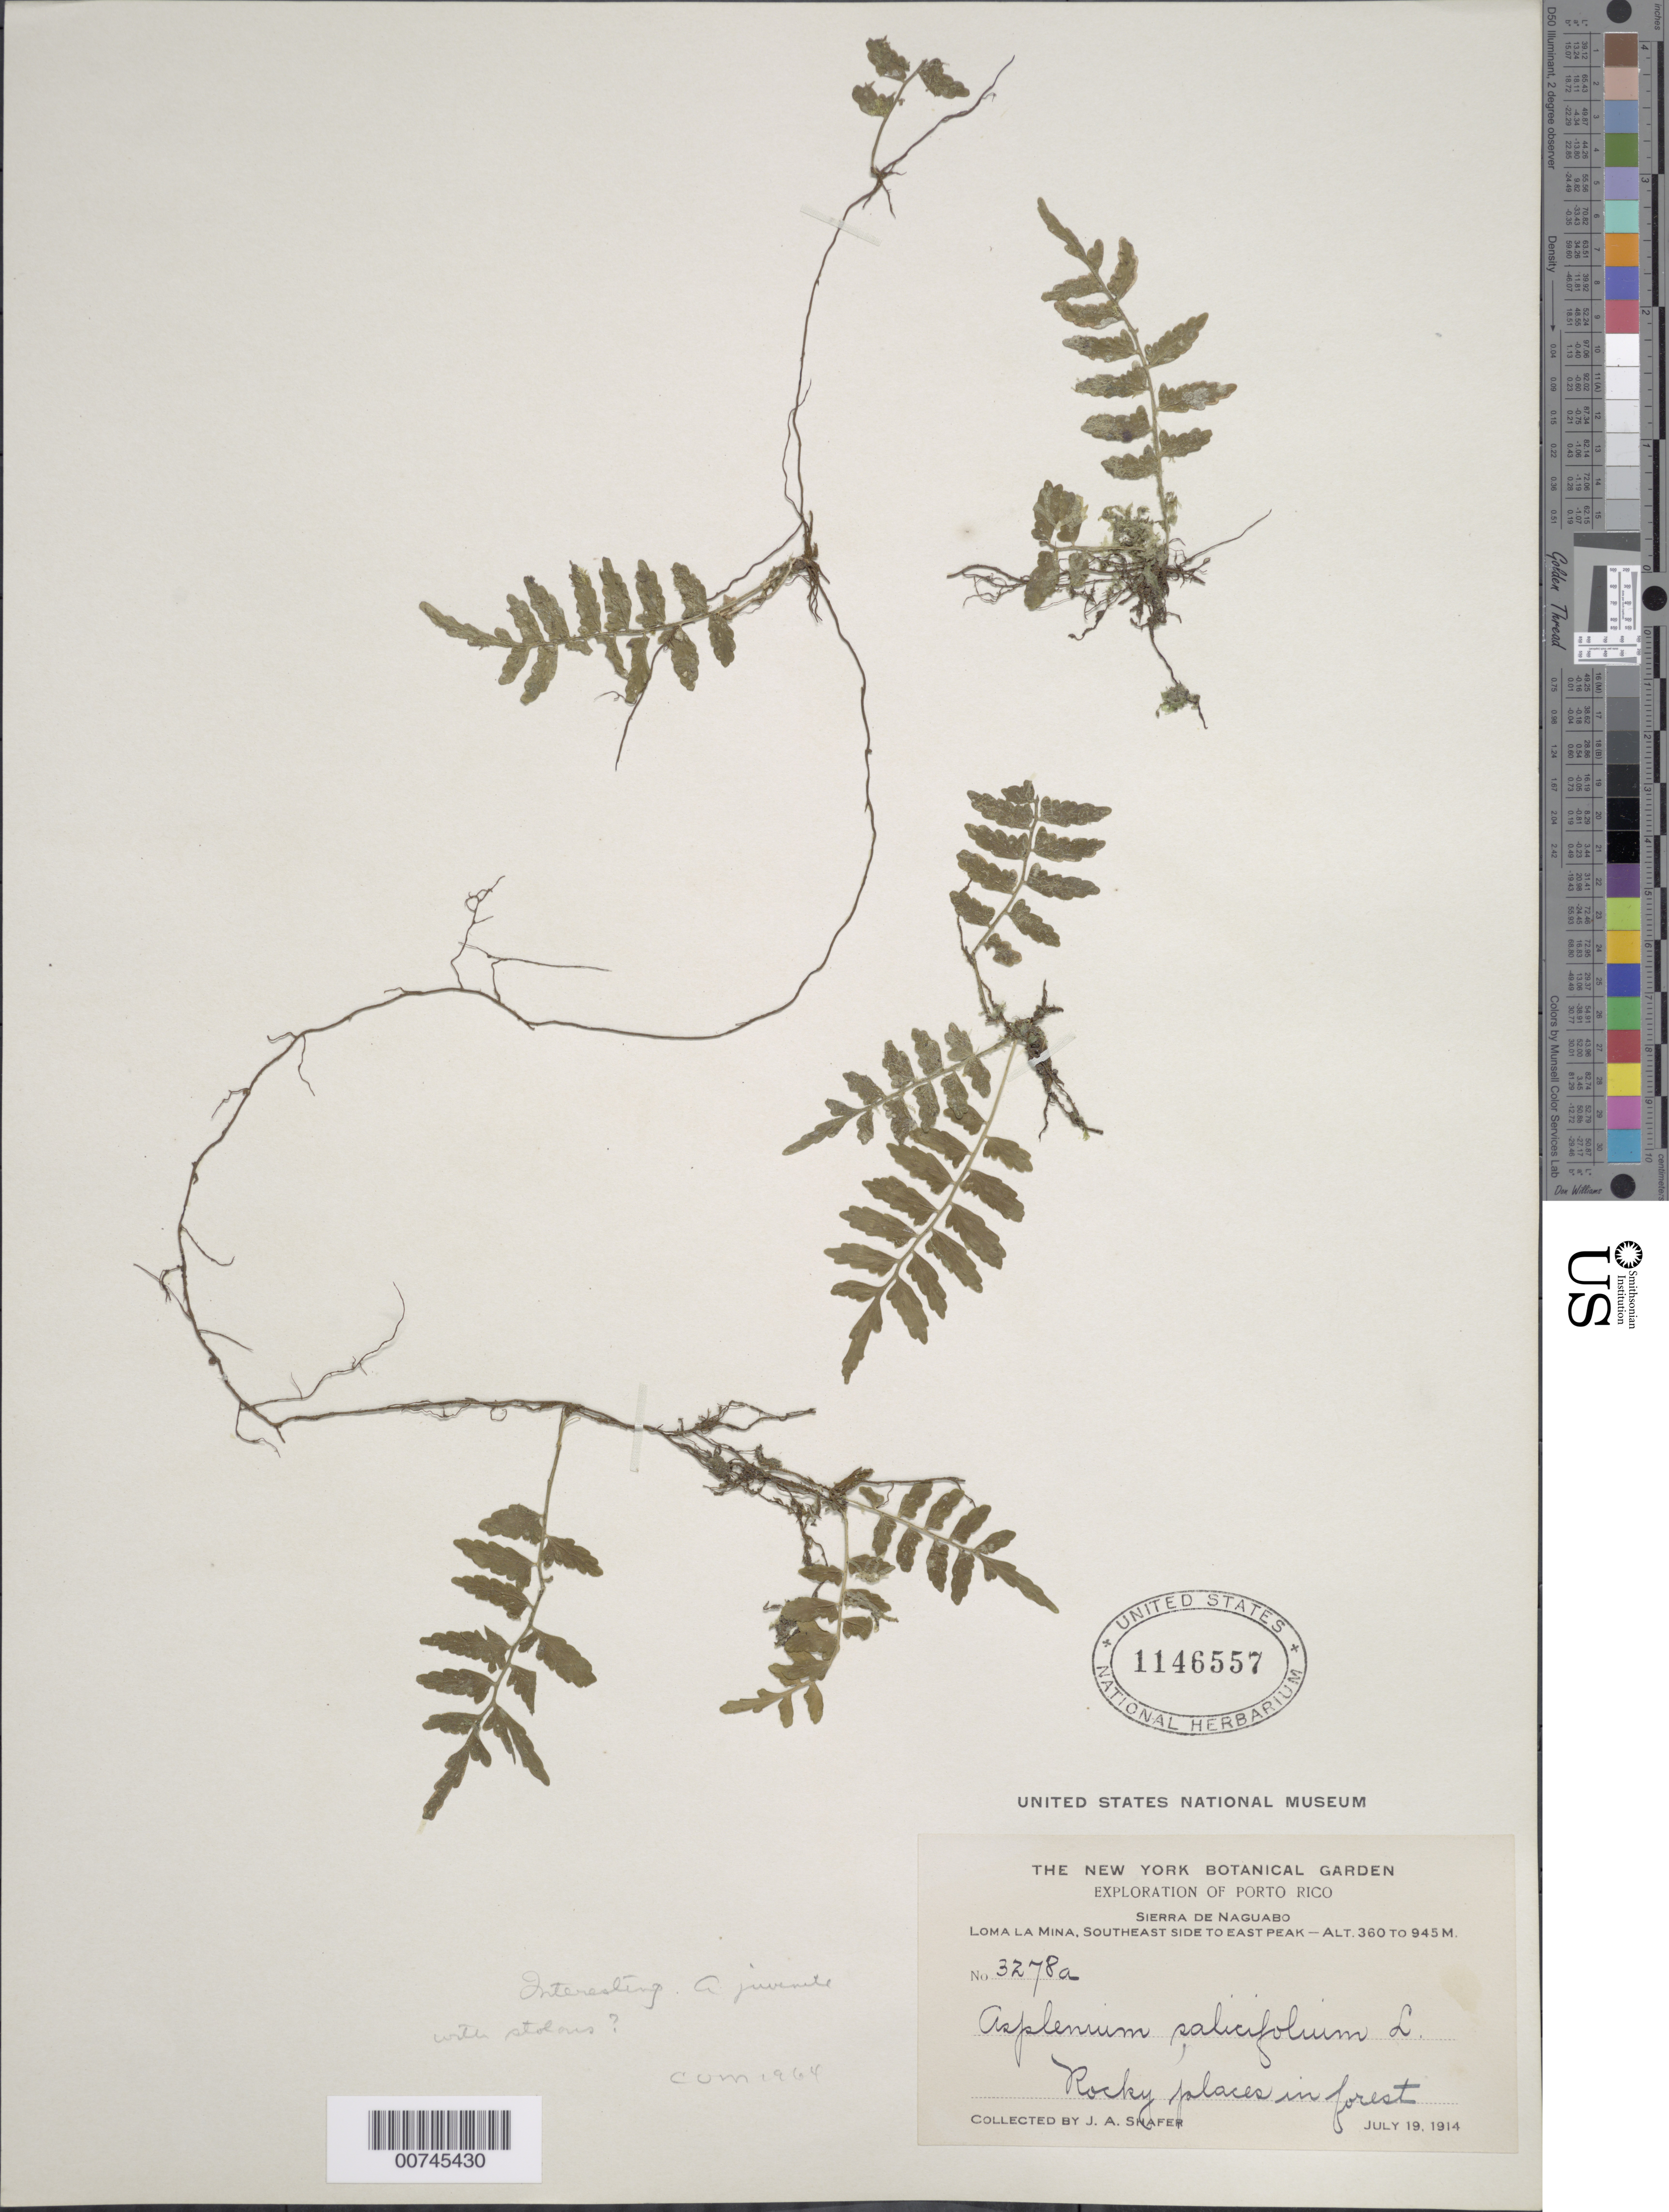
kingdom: Plantae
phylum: Tracheophyta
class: Polypodiopsida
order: Polypodiales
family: Aspleniaceae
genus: Asplenium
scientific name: Asplenium auriculatum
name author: Sw.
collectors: J. A. Shafer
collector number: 3278a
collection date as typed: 19 Jul 1914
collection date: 1914-07-19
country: Puerto Rico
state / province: Naguabo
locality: Sierra de Naguabo, Loma La Mina, southeast side to east peak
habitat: Rocky places in forest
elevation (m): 360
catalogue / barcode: US 1146557